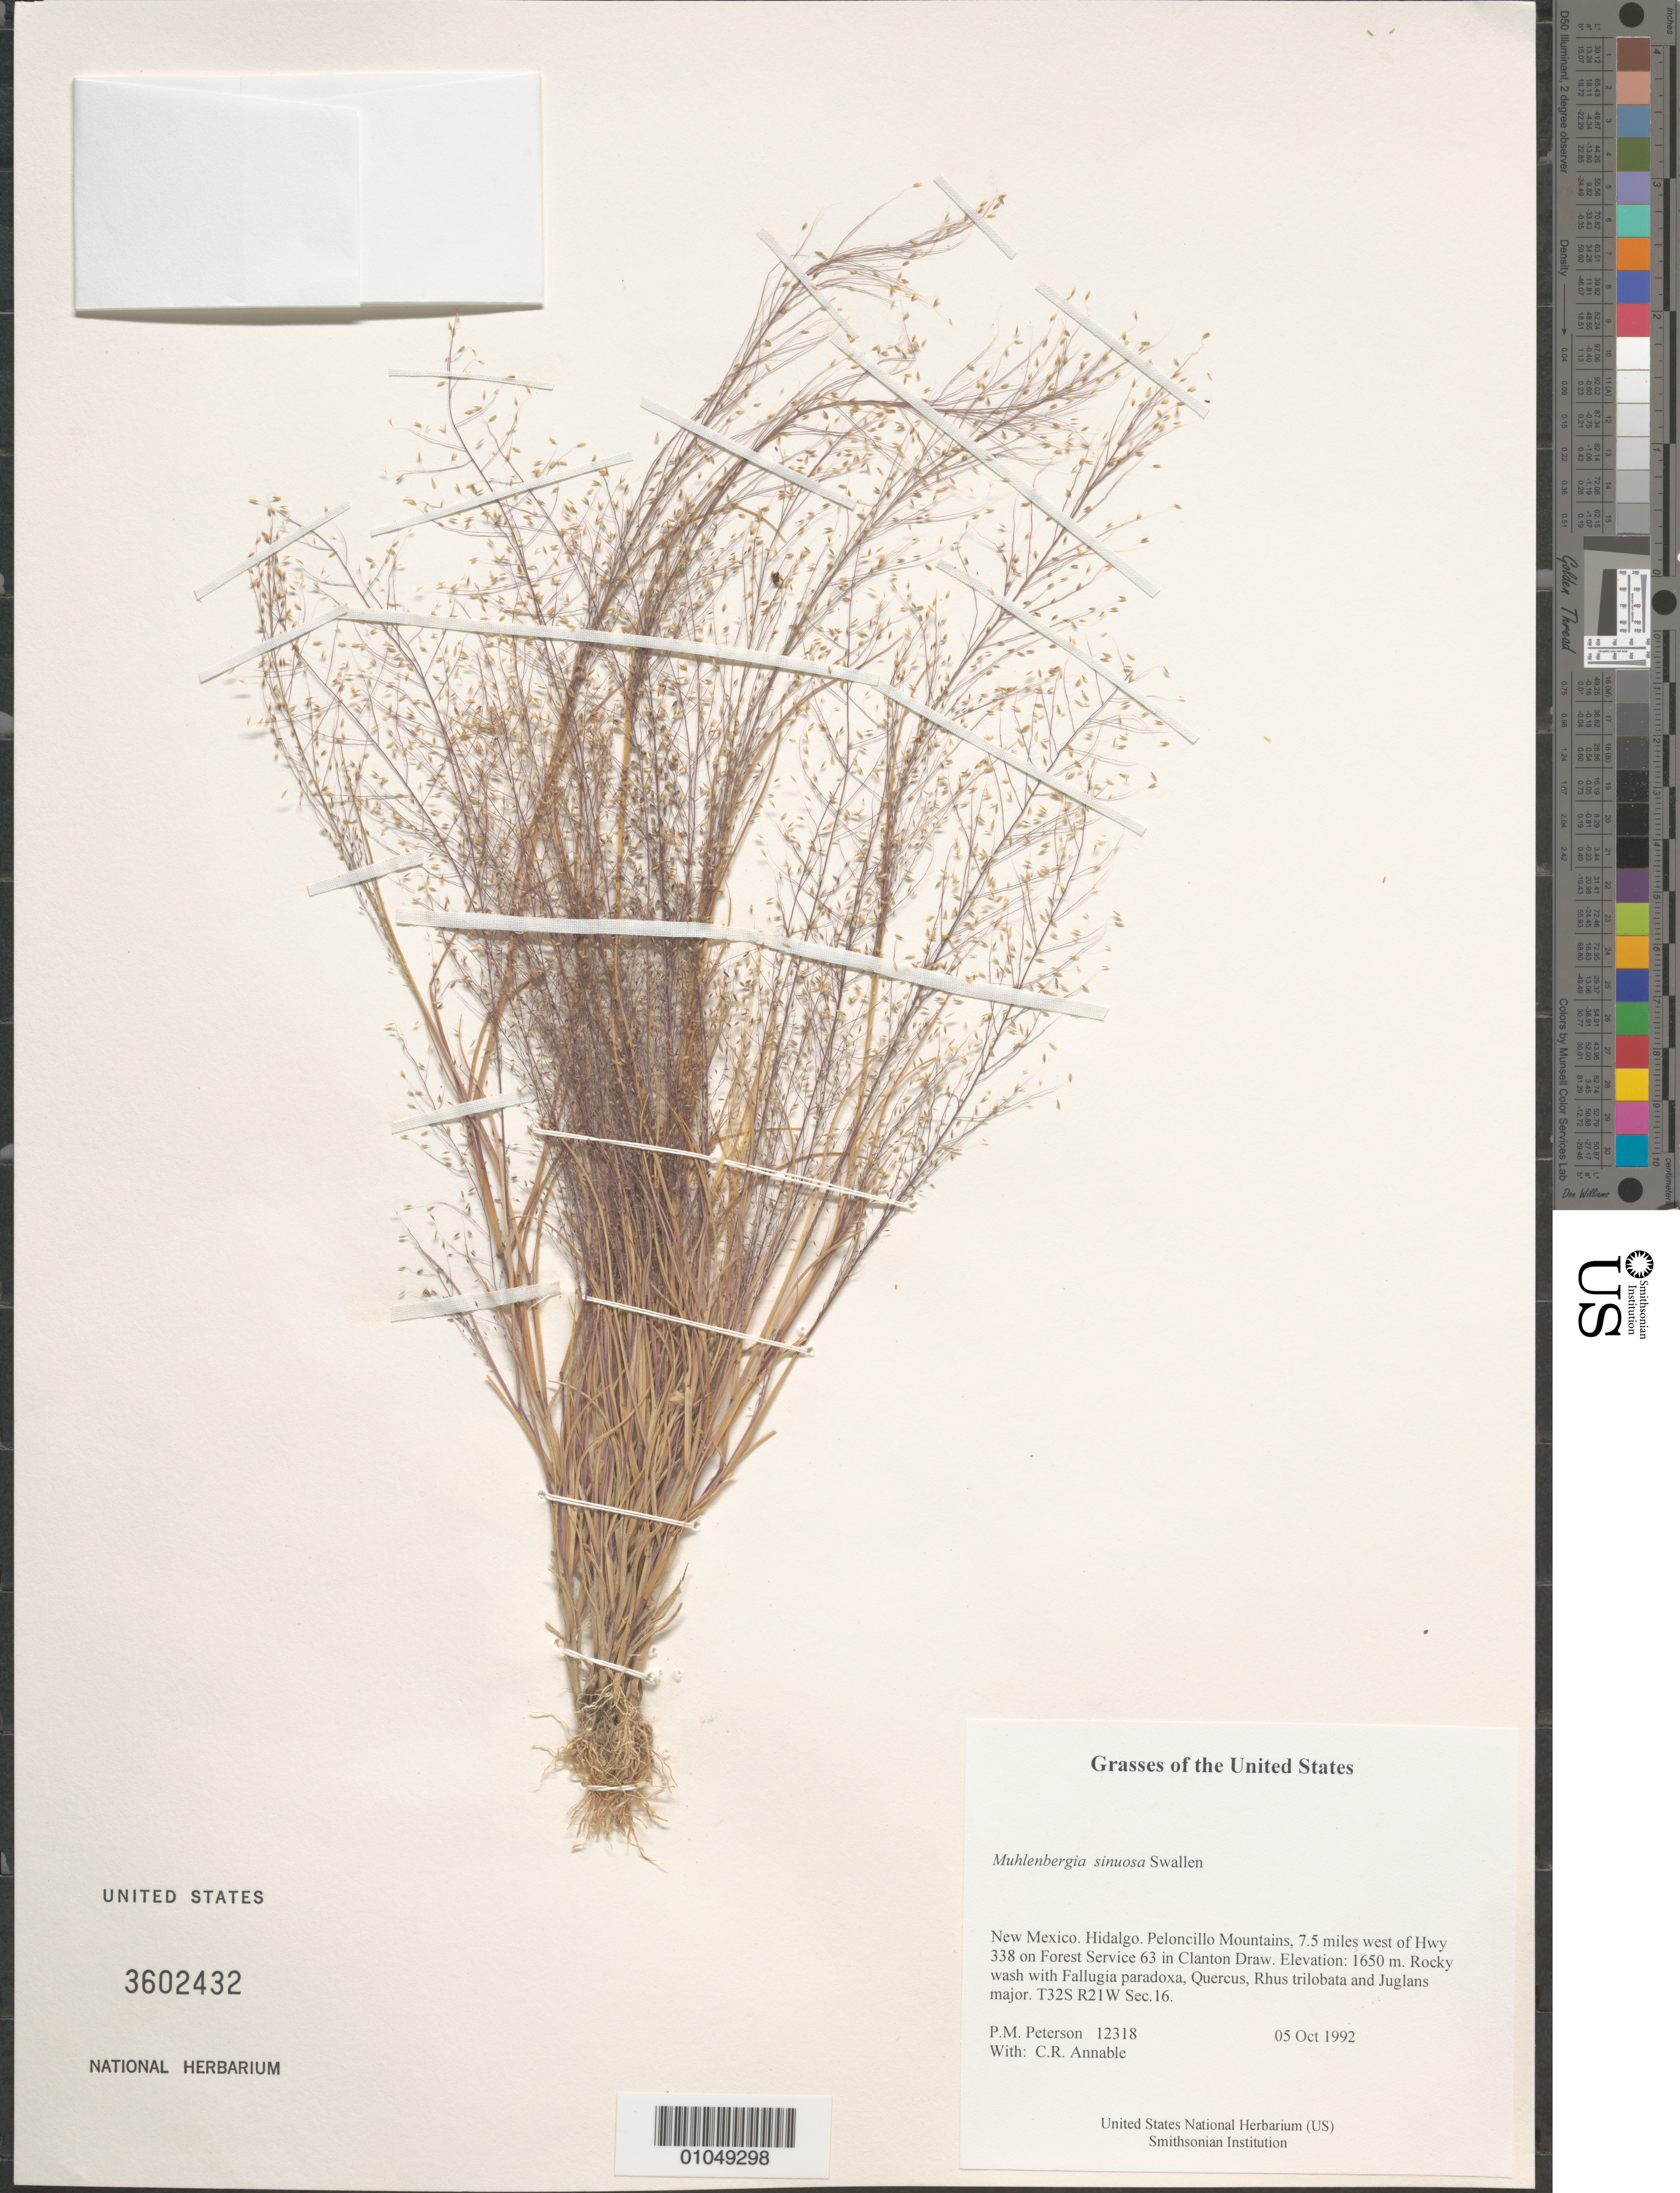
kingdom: Plantae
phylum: Tracheophyta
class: Liliopsida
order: Poales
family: Poaceae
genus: Muhlenbergia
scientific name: Muhlenbergia sinuosa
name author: Swallen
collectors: P. M. Peterson & C. R. Annable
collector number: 12318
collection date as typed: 05 Oct 1992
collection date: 1992-10-05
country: United States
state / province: New Mexico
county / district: Hidalgo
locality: Peloncillo Mountains, 7.5 miles west of Hwy 338 on Forest Service 63 in Clanton Draw.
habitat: Rocky wash with Fallugia paradoxa, Quercus, Rhus trilobata and Juglans major.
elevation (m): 1650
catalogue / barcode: US 3602432